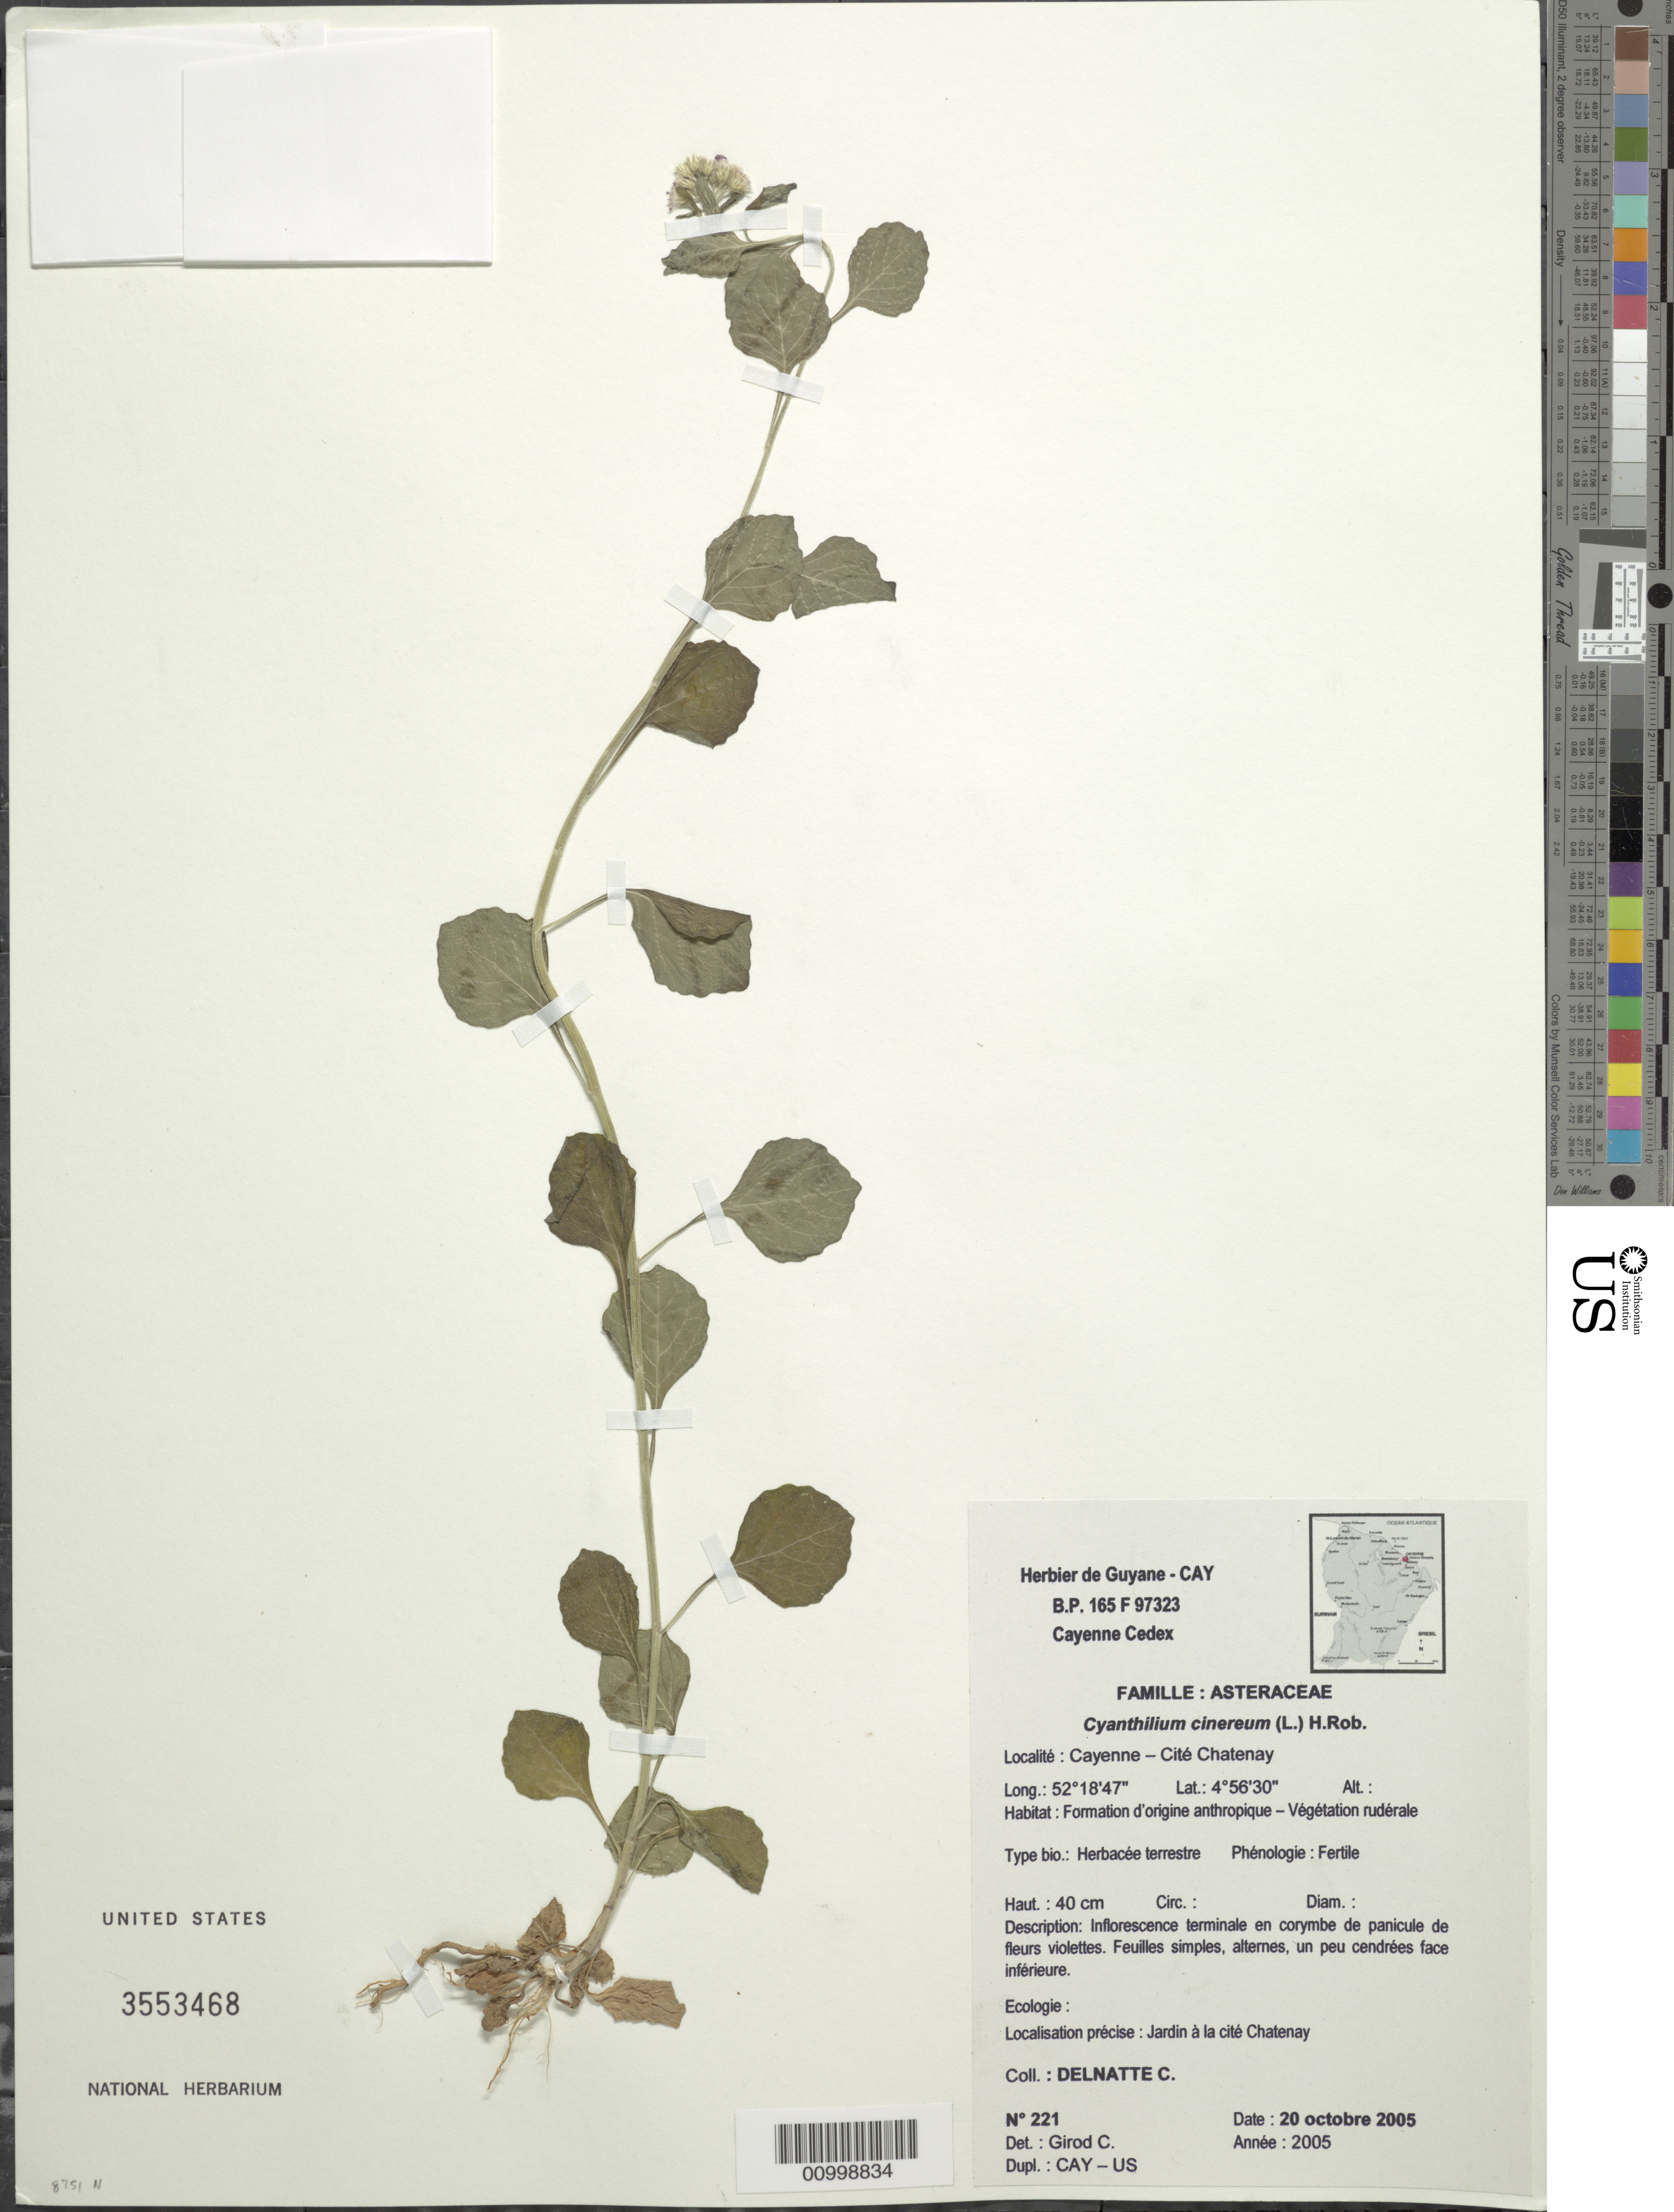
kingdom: Plantae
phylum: Tracheophyta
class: Magnoliopsida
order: Asterales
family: Asteraceae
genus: Cyanthillium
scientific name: Cyanthillium cinereum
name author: (L.) H. Rob.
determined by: Girod, C.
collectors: C. Delnatte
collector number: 221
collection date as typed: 20-Oct-05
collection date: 2005-10-20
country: French Guiana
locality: Cayenne - Cité Chatenay; Jardin a la cité Chatenay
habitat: Formation d'origine anthropique - vegetation ruderale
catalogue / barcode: US 3553468